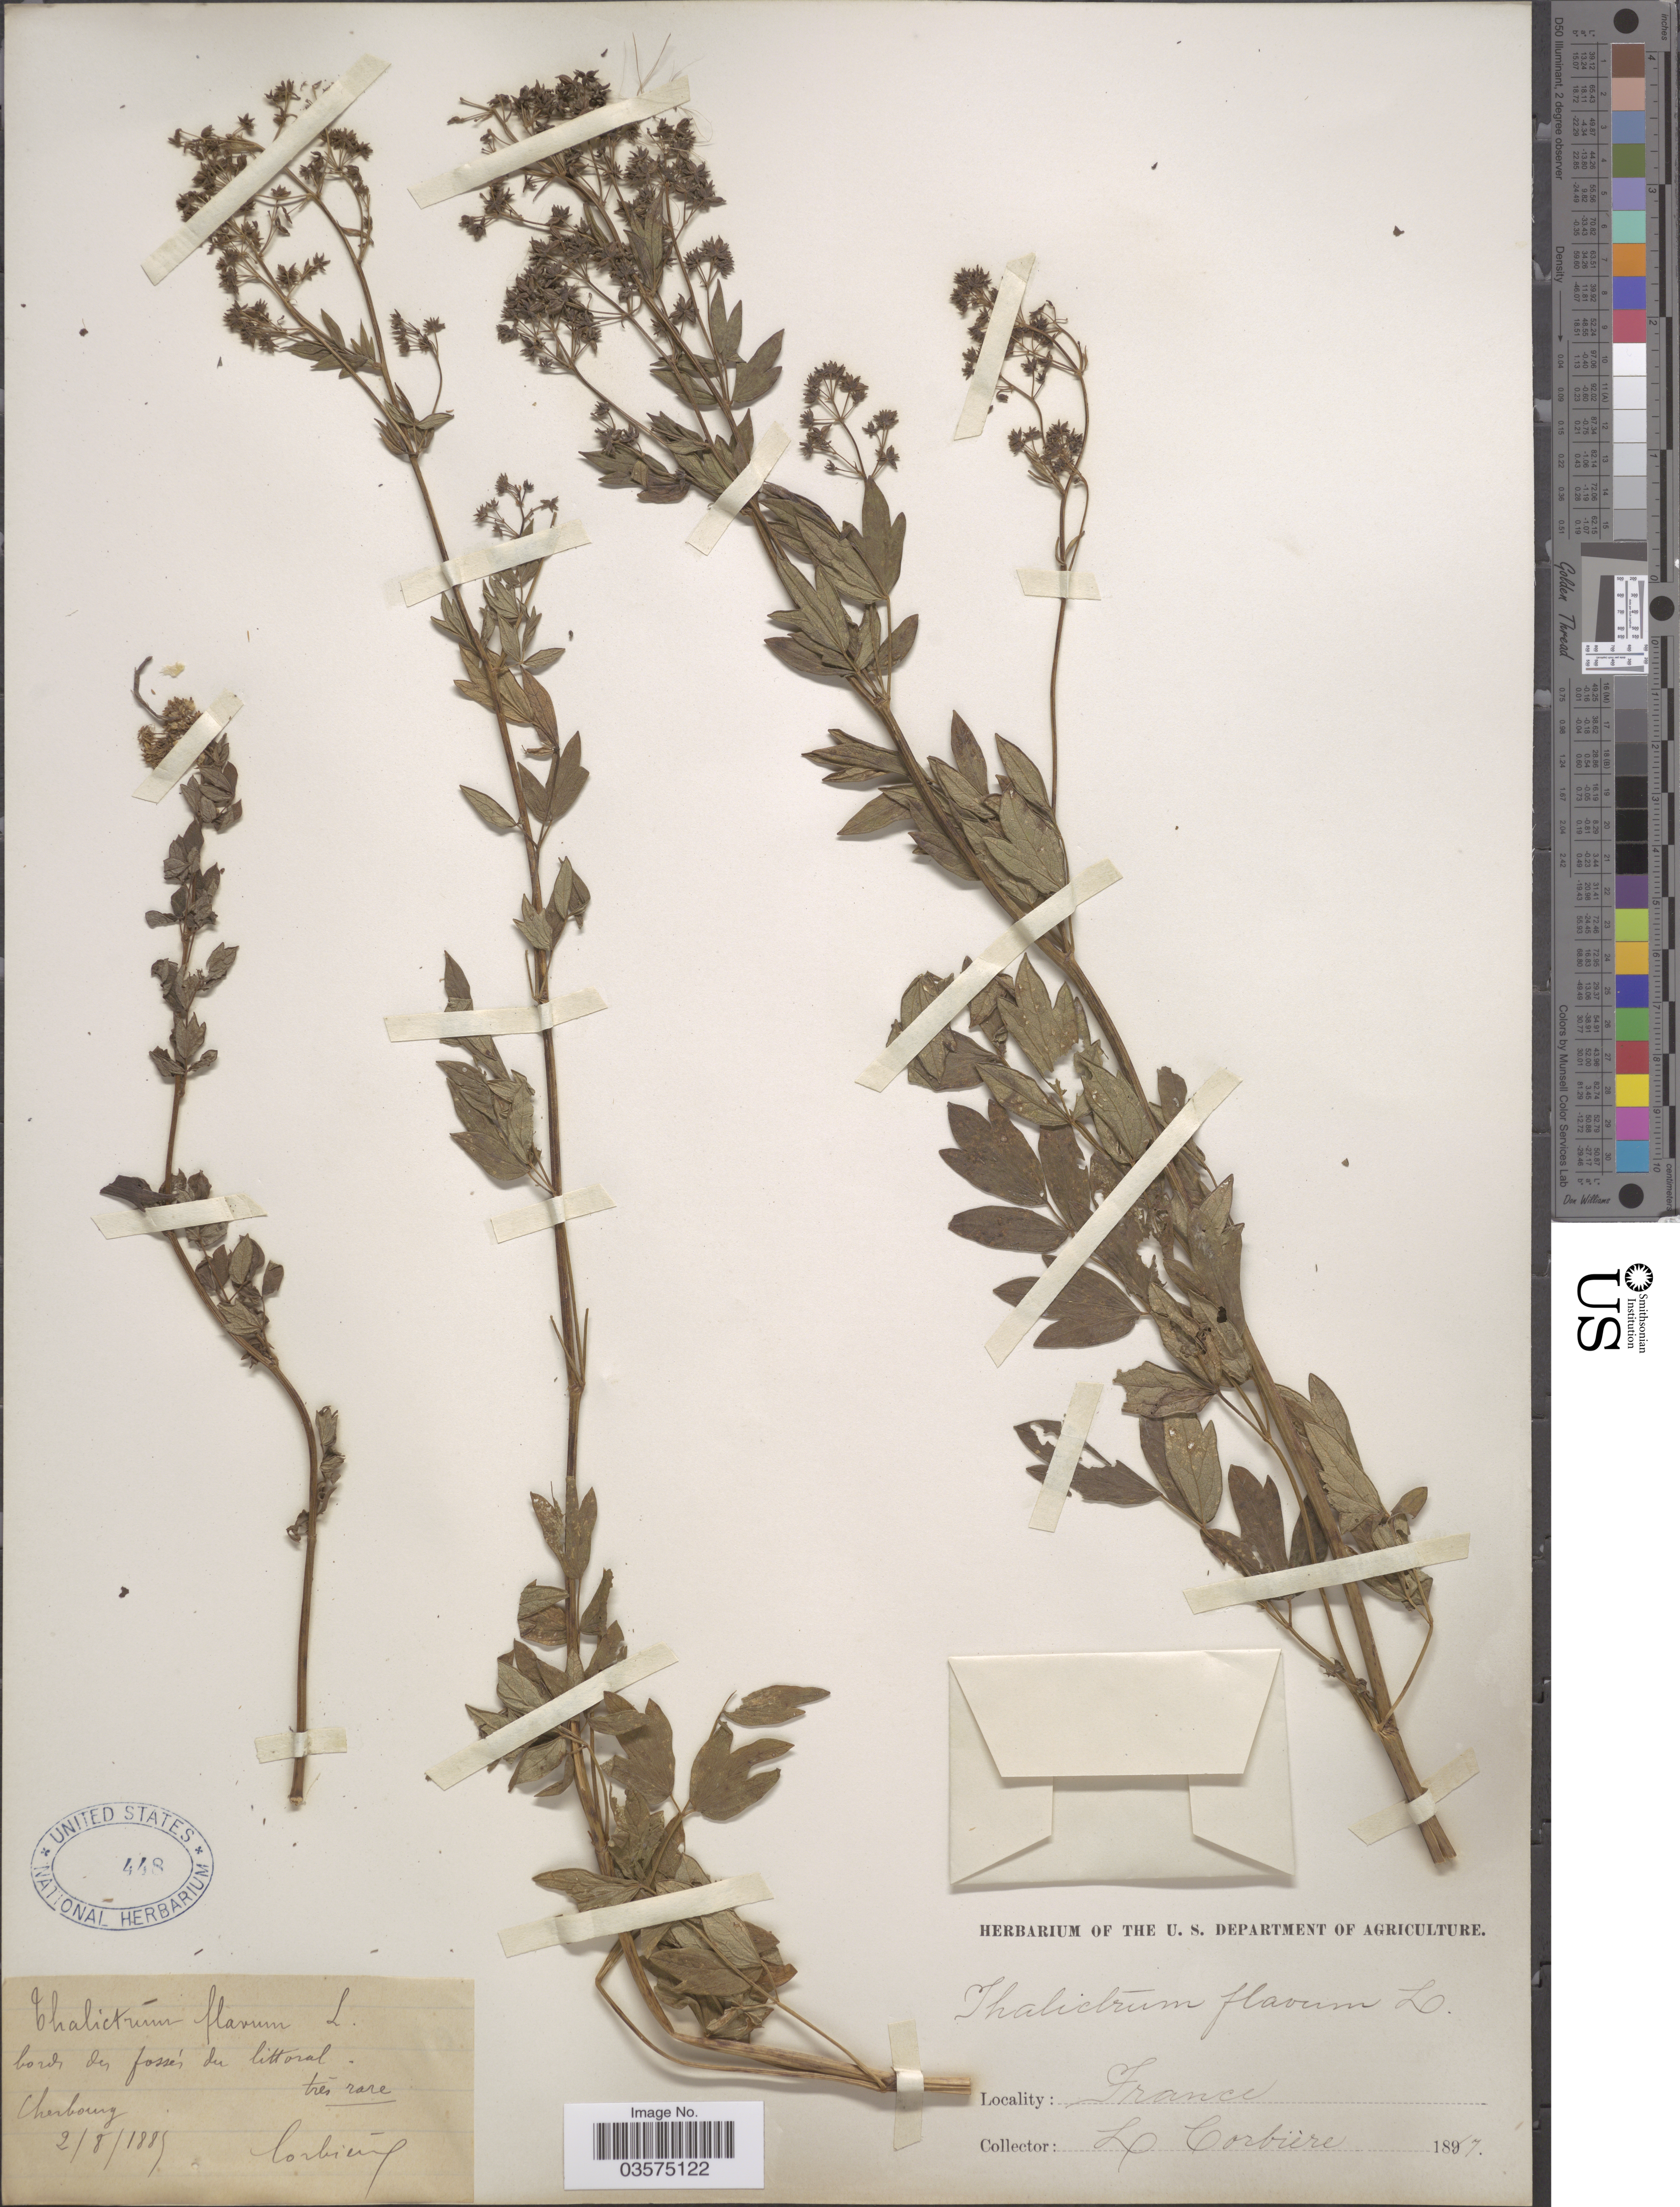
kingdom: Plantae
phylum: Tracheophyta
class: Magnoliopsida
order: Ranunculales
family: Ranunculaceae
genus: Thalictrum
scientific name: Thalictrum flavum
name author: L.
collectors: L. Corbière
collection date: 1885-08-02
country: France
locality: Cherbourg.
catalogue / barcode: US 448